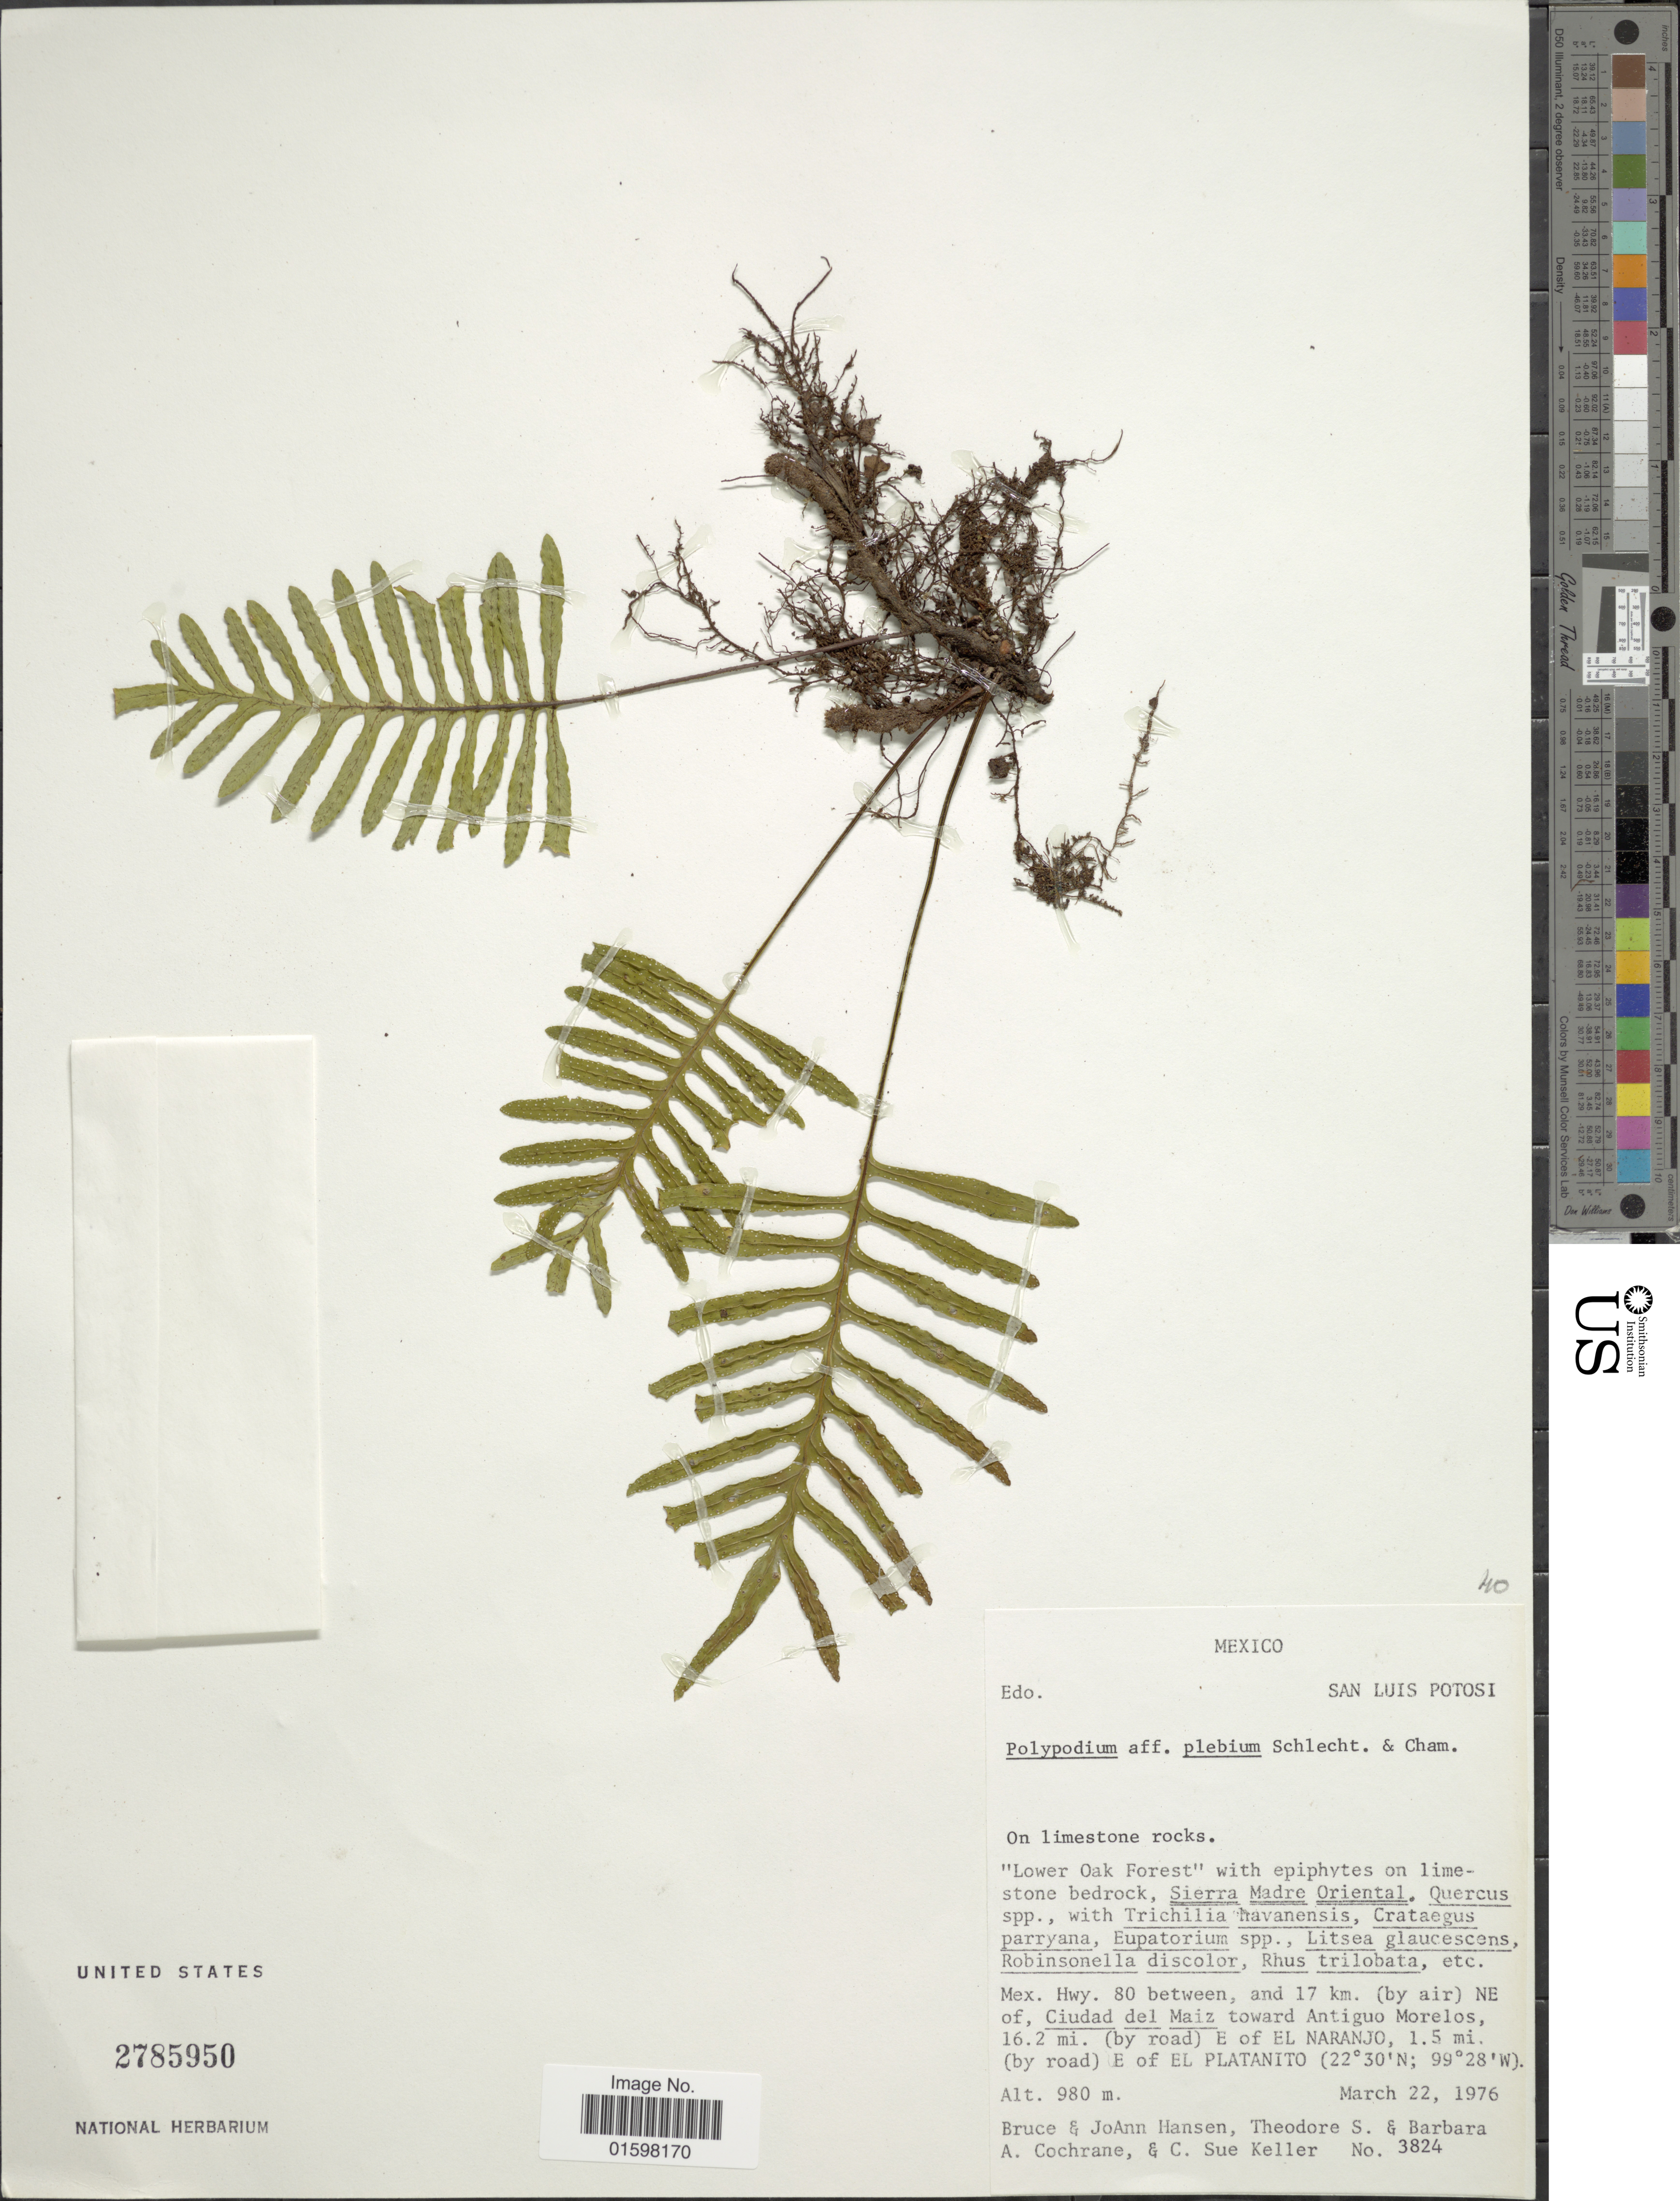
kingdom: Plantae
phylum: Tracheophyta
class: Polypodiopsida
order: Polypodiales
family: Polypodiaceae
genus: Pleopeltis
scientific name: Pleopeltis plebeia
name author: (Schltdl. ex Cham.) A.R. Sm. & Tejero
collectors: B. Hansen, J. Hansen, T. S. Cochrane, B. Cochrane & C. S. Keller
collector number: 3824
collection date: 1976-03-22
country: Mexico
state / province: San Luis Potosí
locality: Mex. Hwy. 80 between, and 17 km (by air) NE of Ciudad del Maiz toward Antiguo Morelos, 16.2 mi. (by road) E of El Naranjo, 1.5 mi (by road) E of El Plantanito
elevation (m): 980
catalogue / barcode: US 2785950